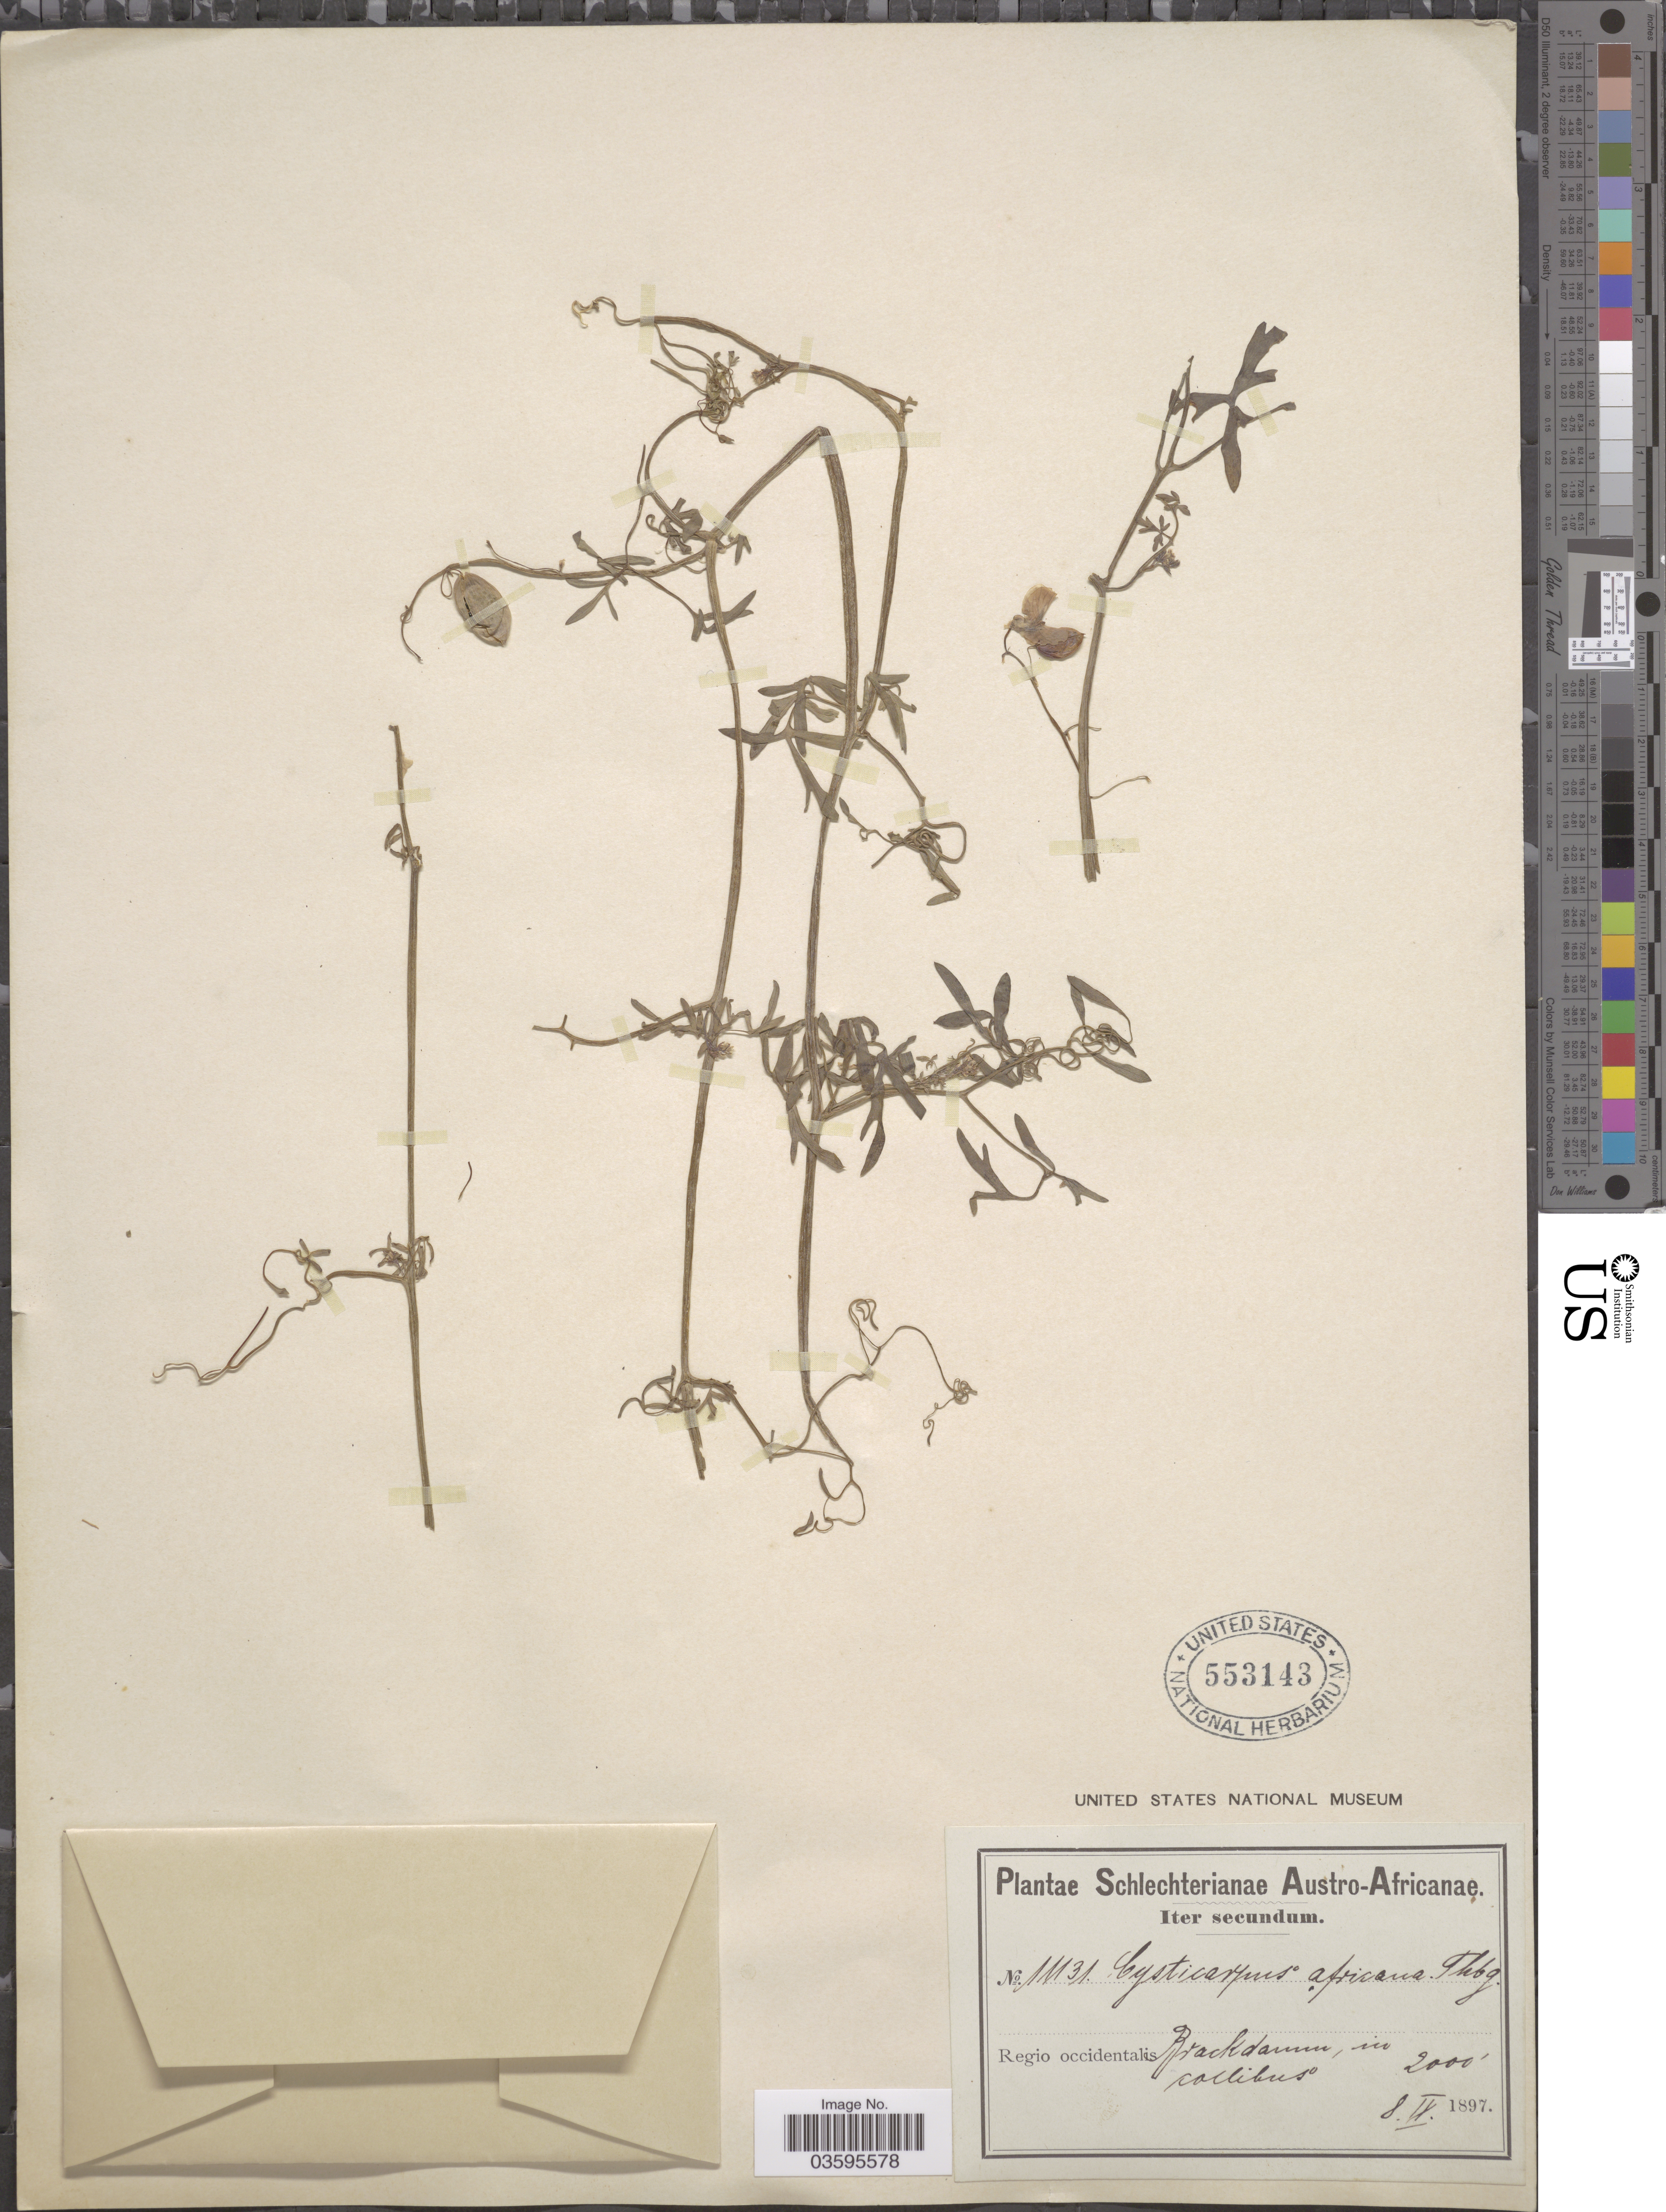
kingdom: Plantae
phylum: Tracheophyta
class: Magnoliopsida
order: Ranunculales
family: Papaveraceae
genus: Cysticapnos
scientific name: Cysticapnos africana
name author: Gaertn.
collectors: Schlechter, --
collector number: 11131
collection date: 1897-09-08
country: South Africa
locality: Austro-Africanae. Regio occidentalis Brackdamm.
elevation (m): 610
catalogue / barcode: US 553143